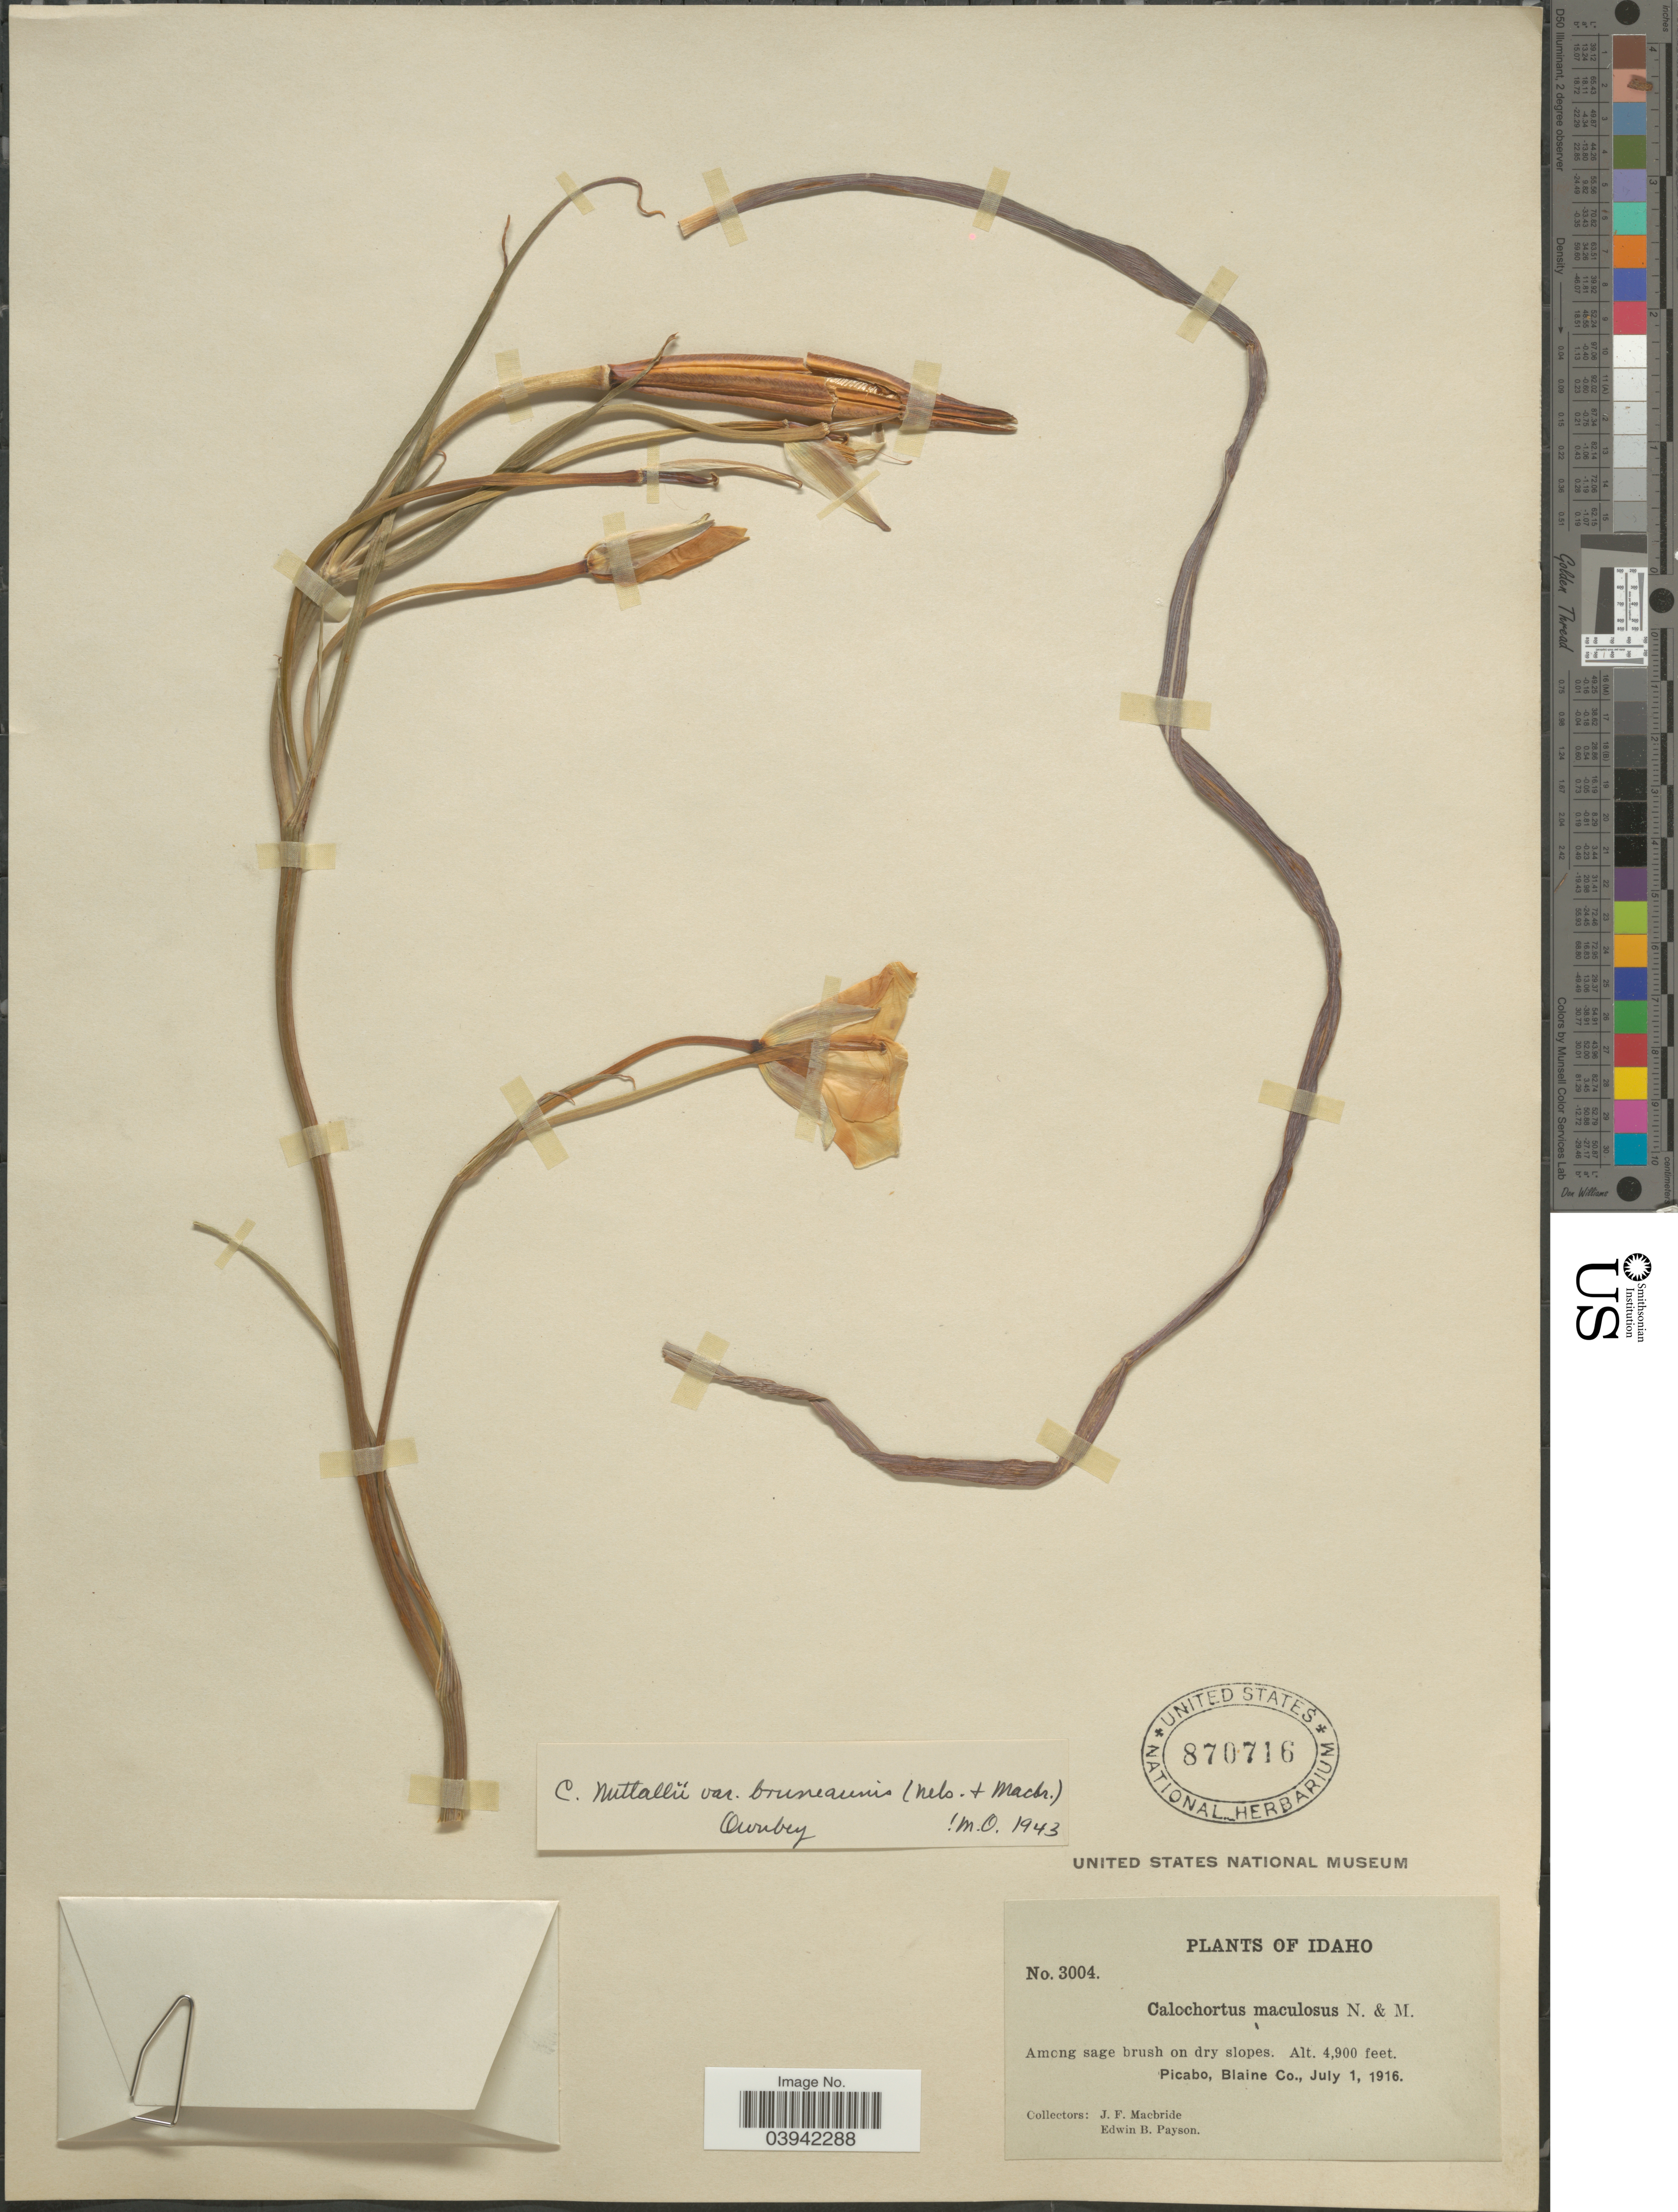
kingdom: Plantae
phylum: Tracheophyta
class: Liliopsida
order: Liliales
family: Liliaceae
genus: Calochortus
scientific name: Calochortus bruneaunis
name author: A. Nelson & J.F. Macbr.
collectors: J. F. Macbride & E. B. Payson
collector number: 3004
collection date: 1916-07-01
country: United States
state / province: Idaho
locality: Among sage brush on dry slopes. Picabo, Blaine Co.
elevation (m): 1494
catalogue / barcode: US 870716